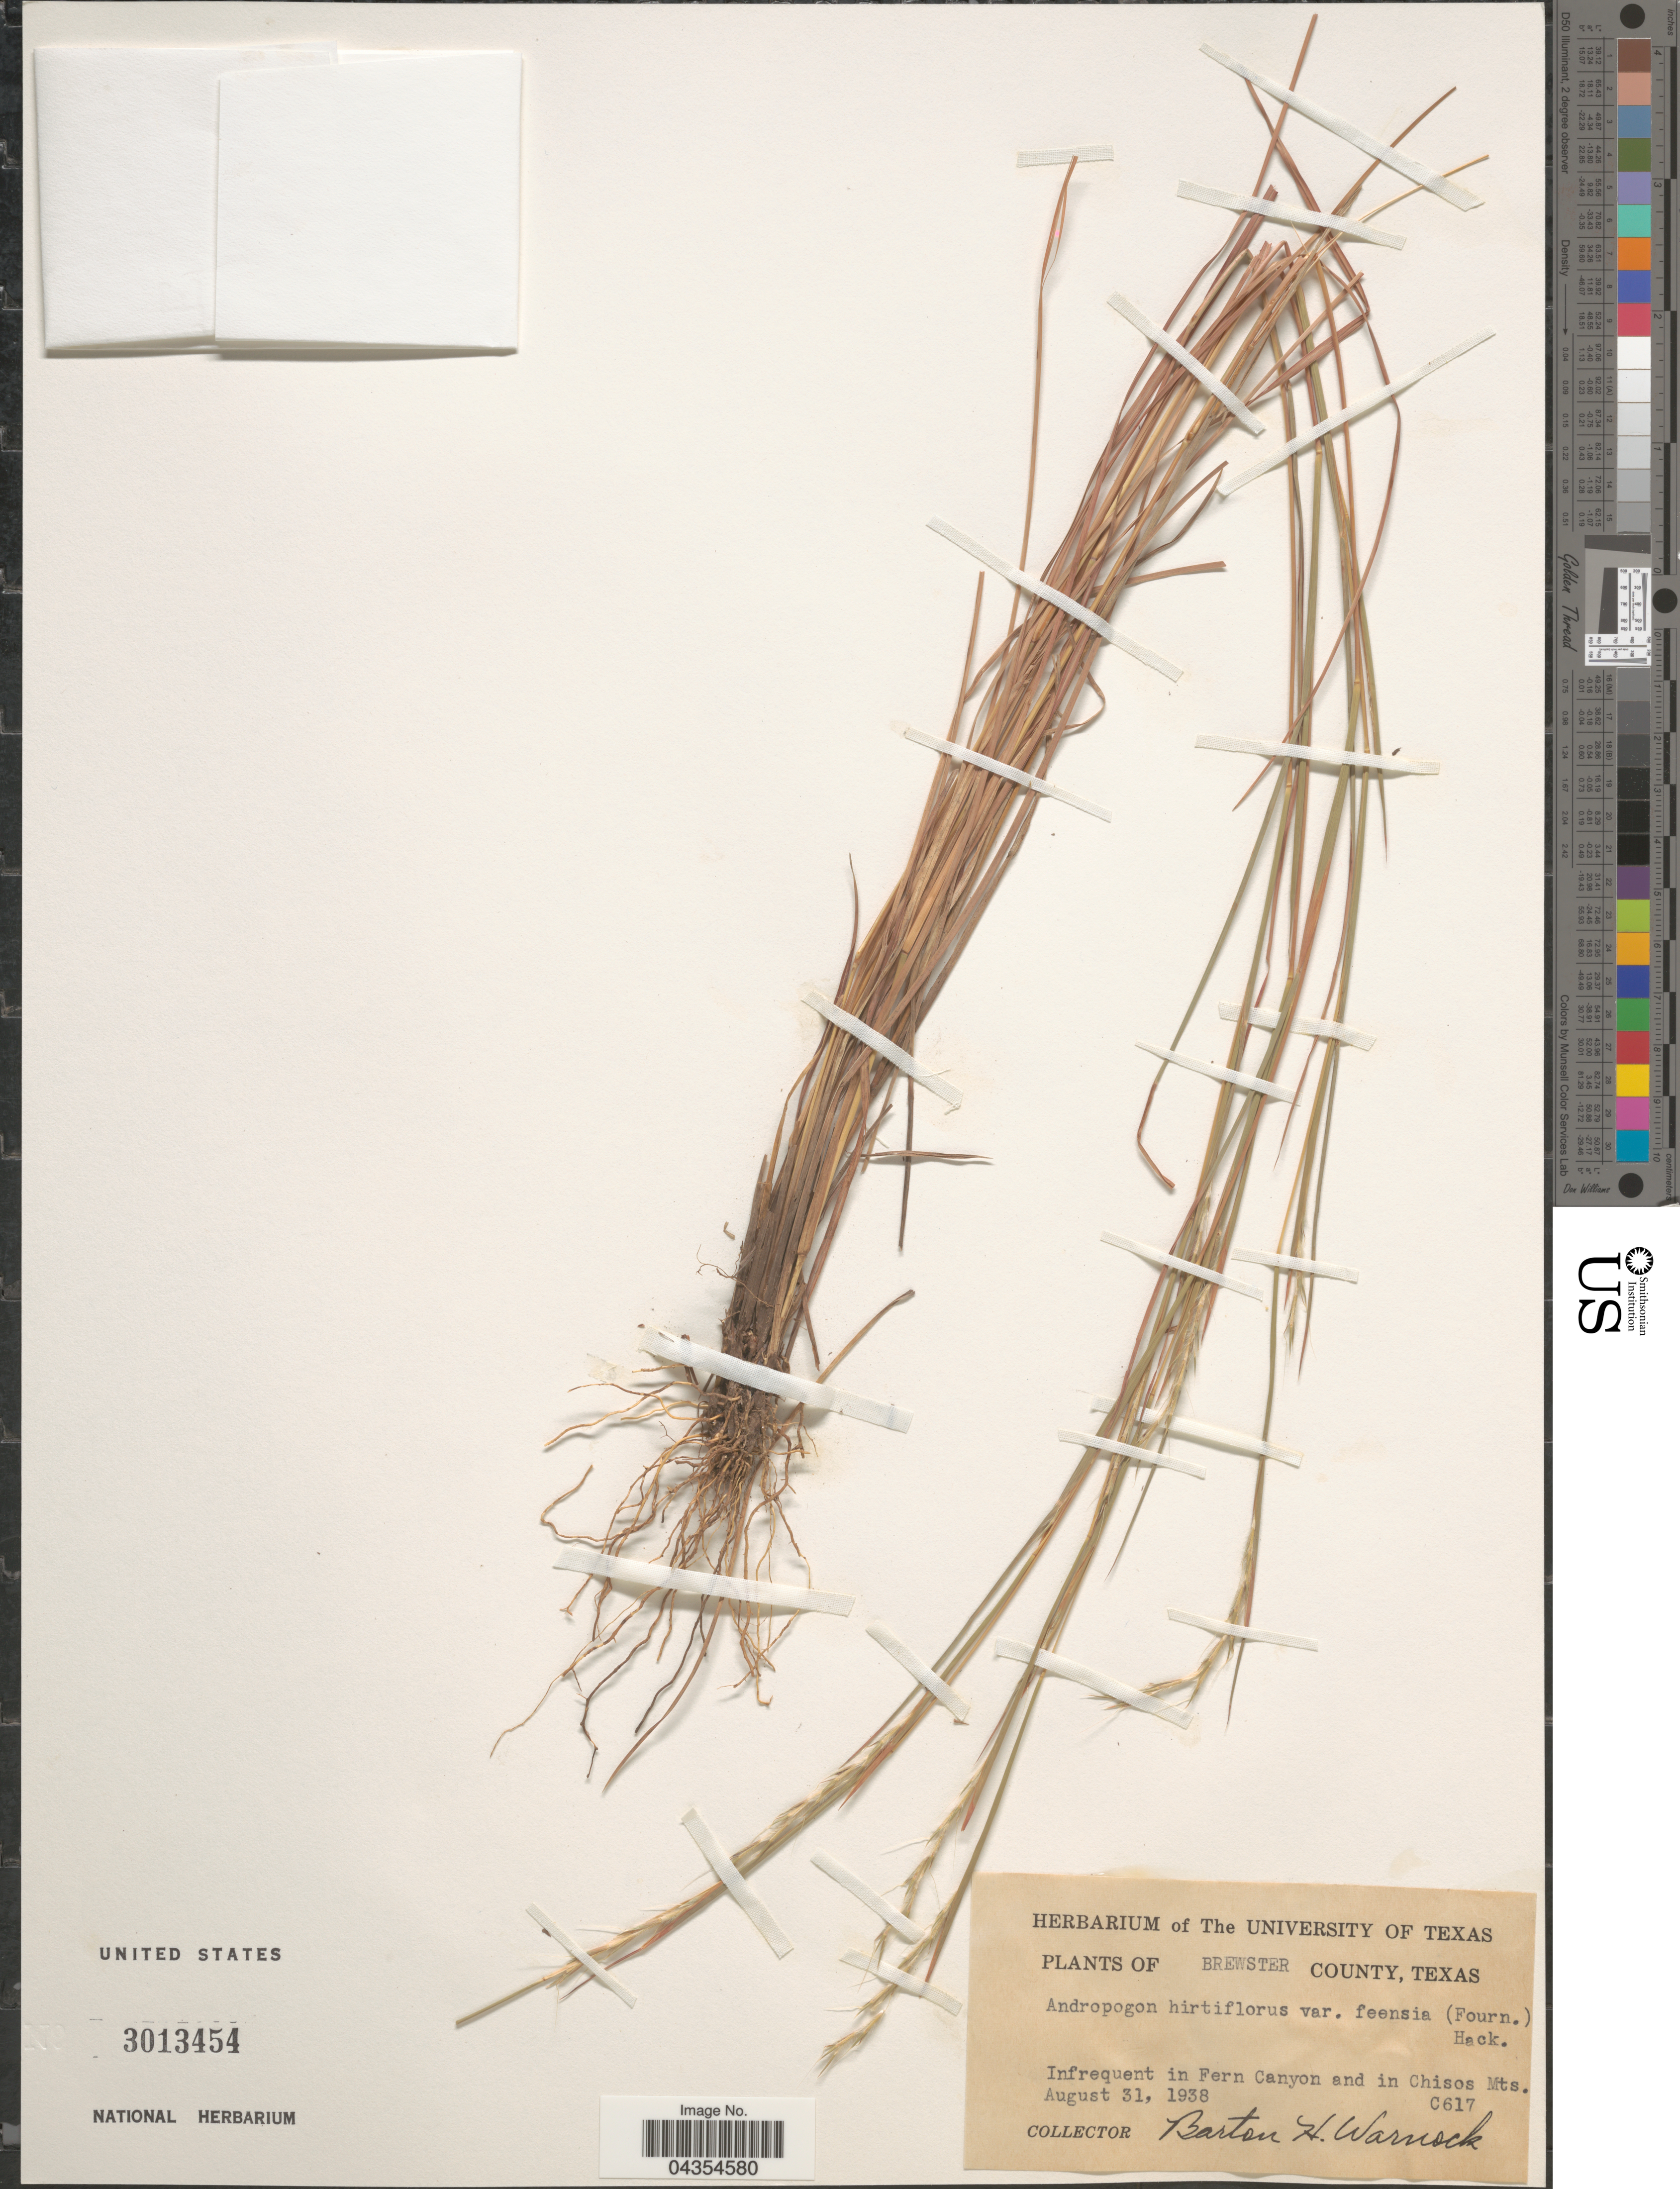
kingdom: Plantae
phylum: Tracheophyta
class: Liliopsida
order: Poales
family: Poaceae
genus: Schizachyrium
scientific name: Schizachyrium sanguineum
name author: (Retz.) Alston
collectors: B. H. Warnock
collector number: C617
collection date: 1938-08-31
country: United States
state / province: Texas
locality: Brewster County. Infrequent in Fern Canyon and in Chisos Mts.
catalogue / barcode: US 3013454